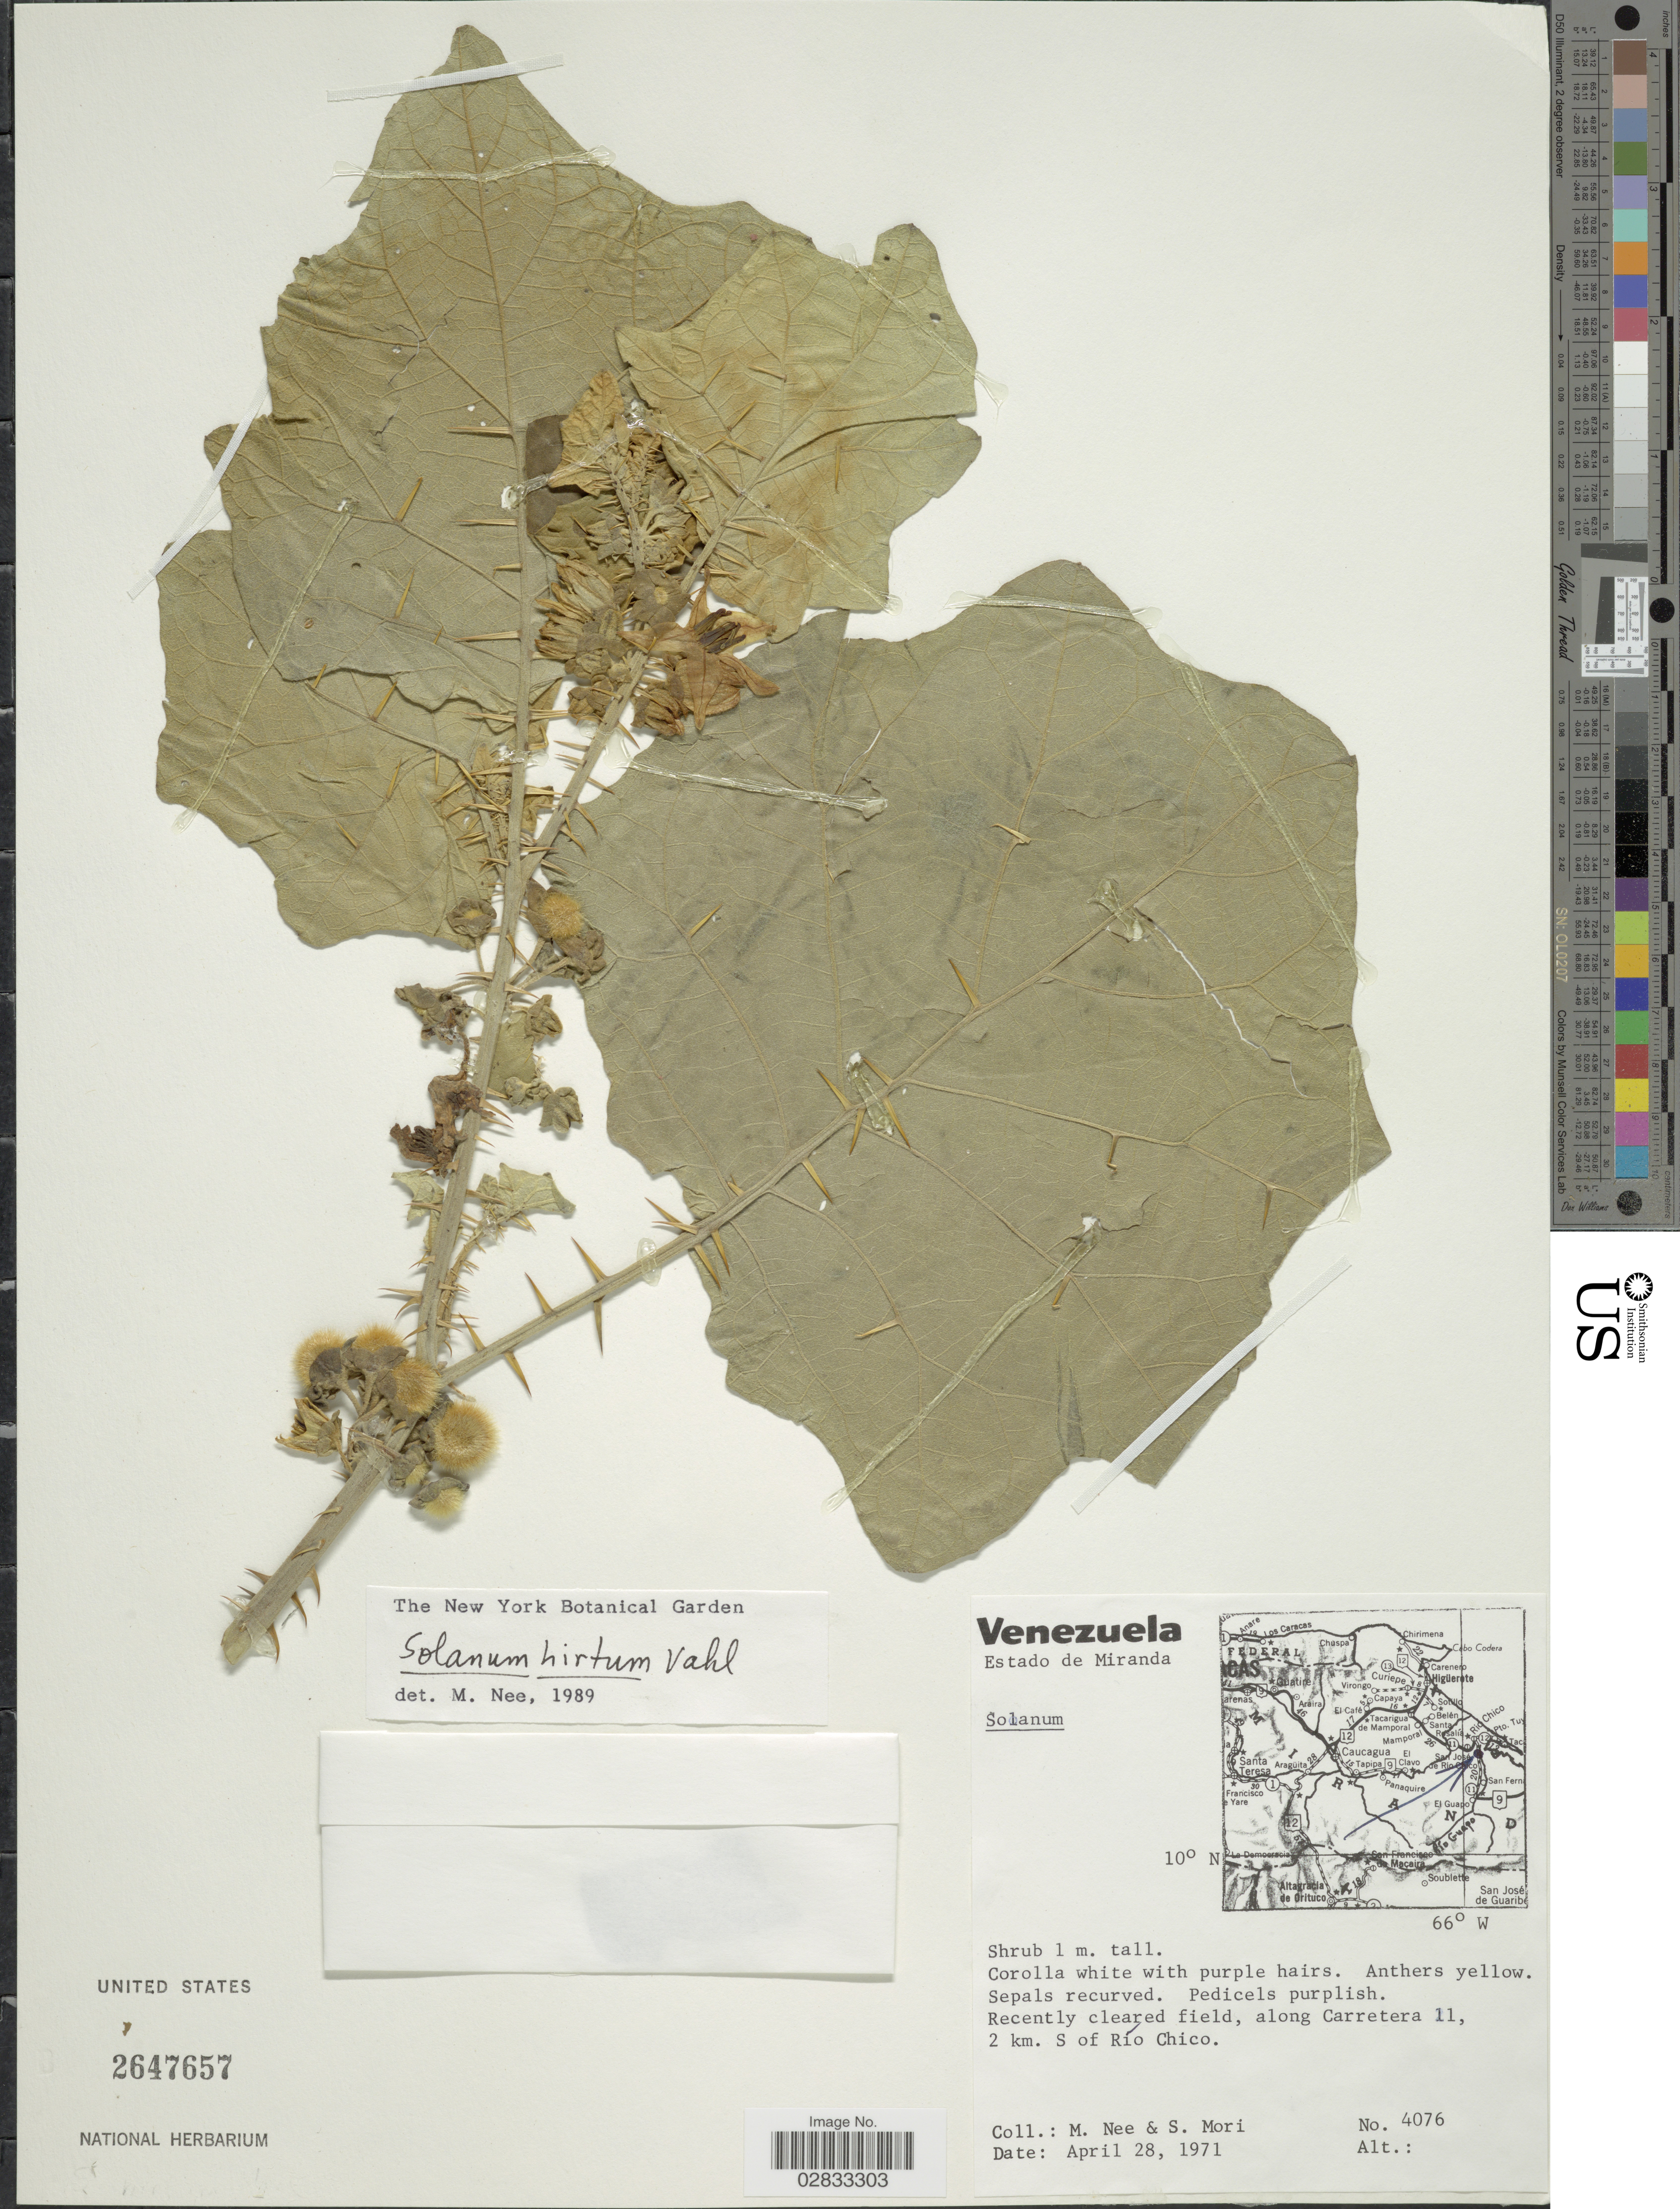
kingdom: Plantae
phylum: Tracheophyta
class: Magnoliopsida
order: Solanales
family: Solanaceae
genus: Solanum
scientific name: Solanum hirtum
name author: Vahl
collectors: M. Nee & S. Mori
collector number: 4076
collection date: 1971-04-28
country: Venezuela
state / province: Miranda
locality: Along Carretera 11, 2 km. S of Río Chico.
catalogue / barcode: US 2647657